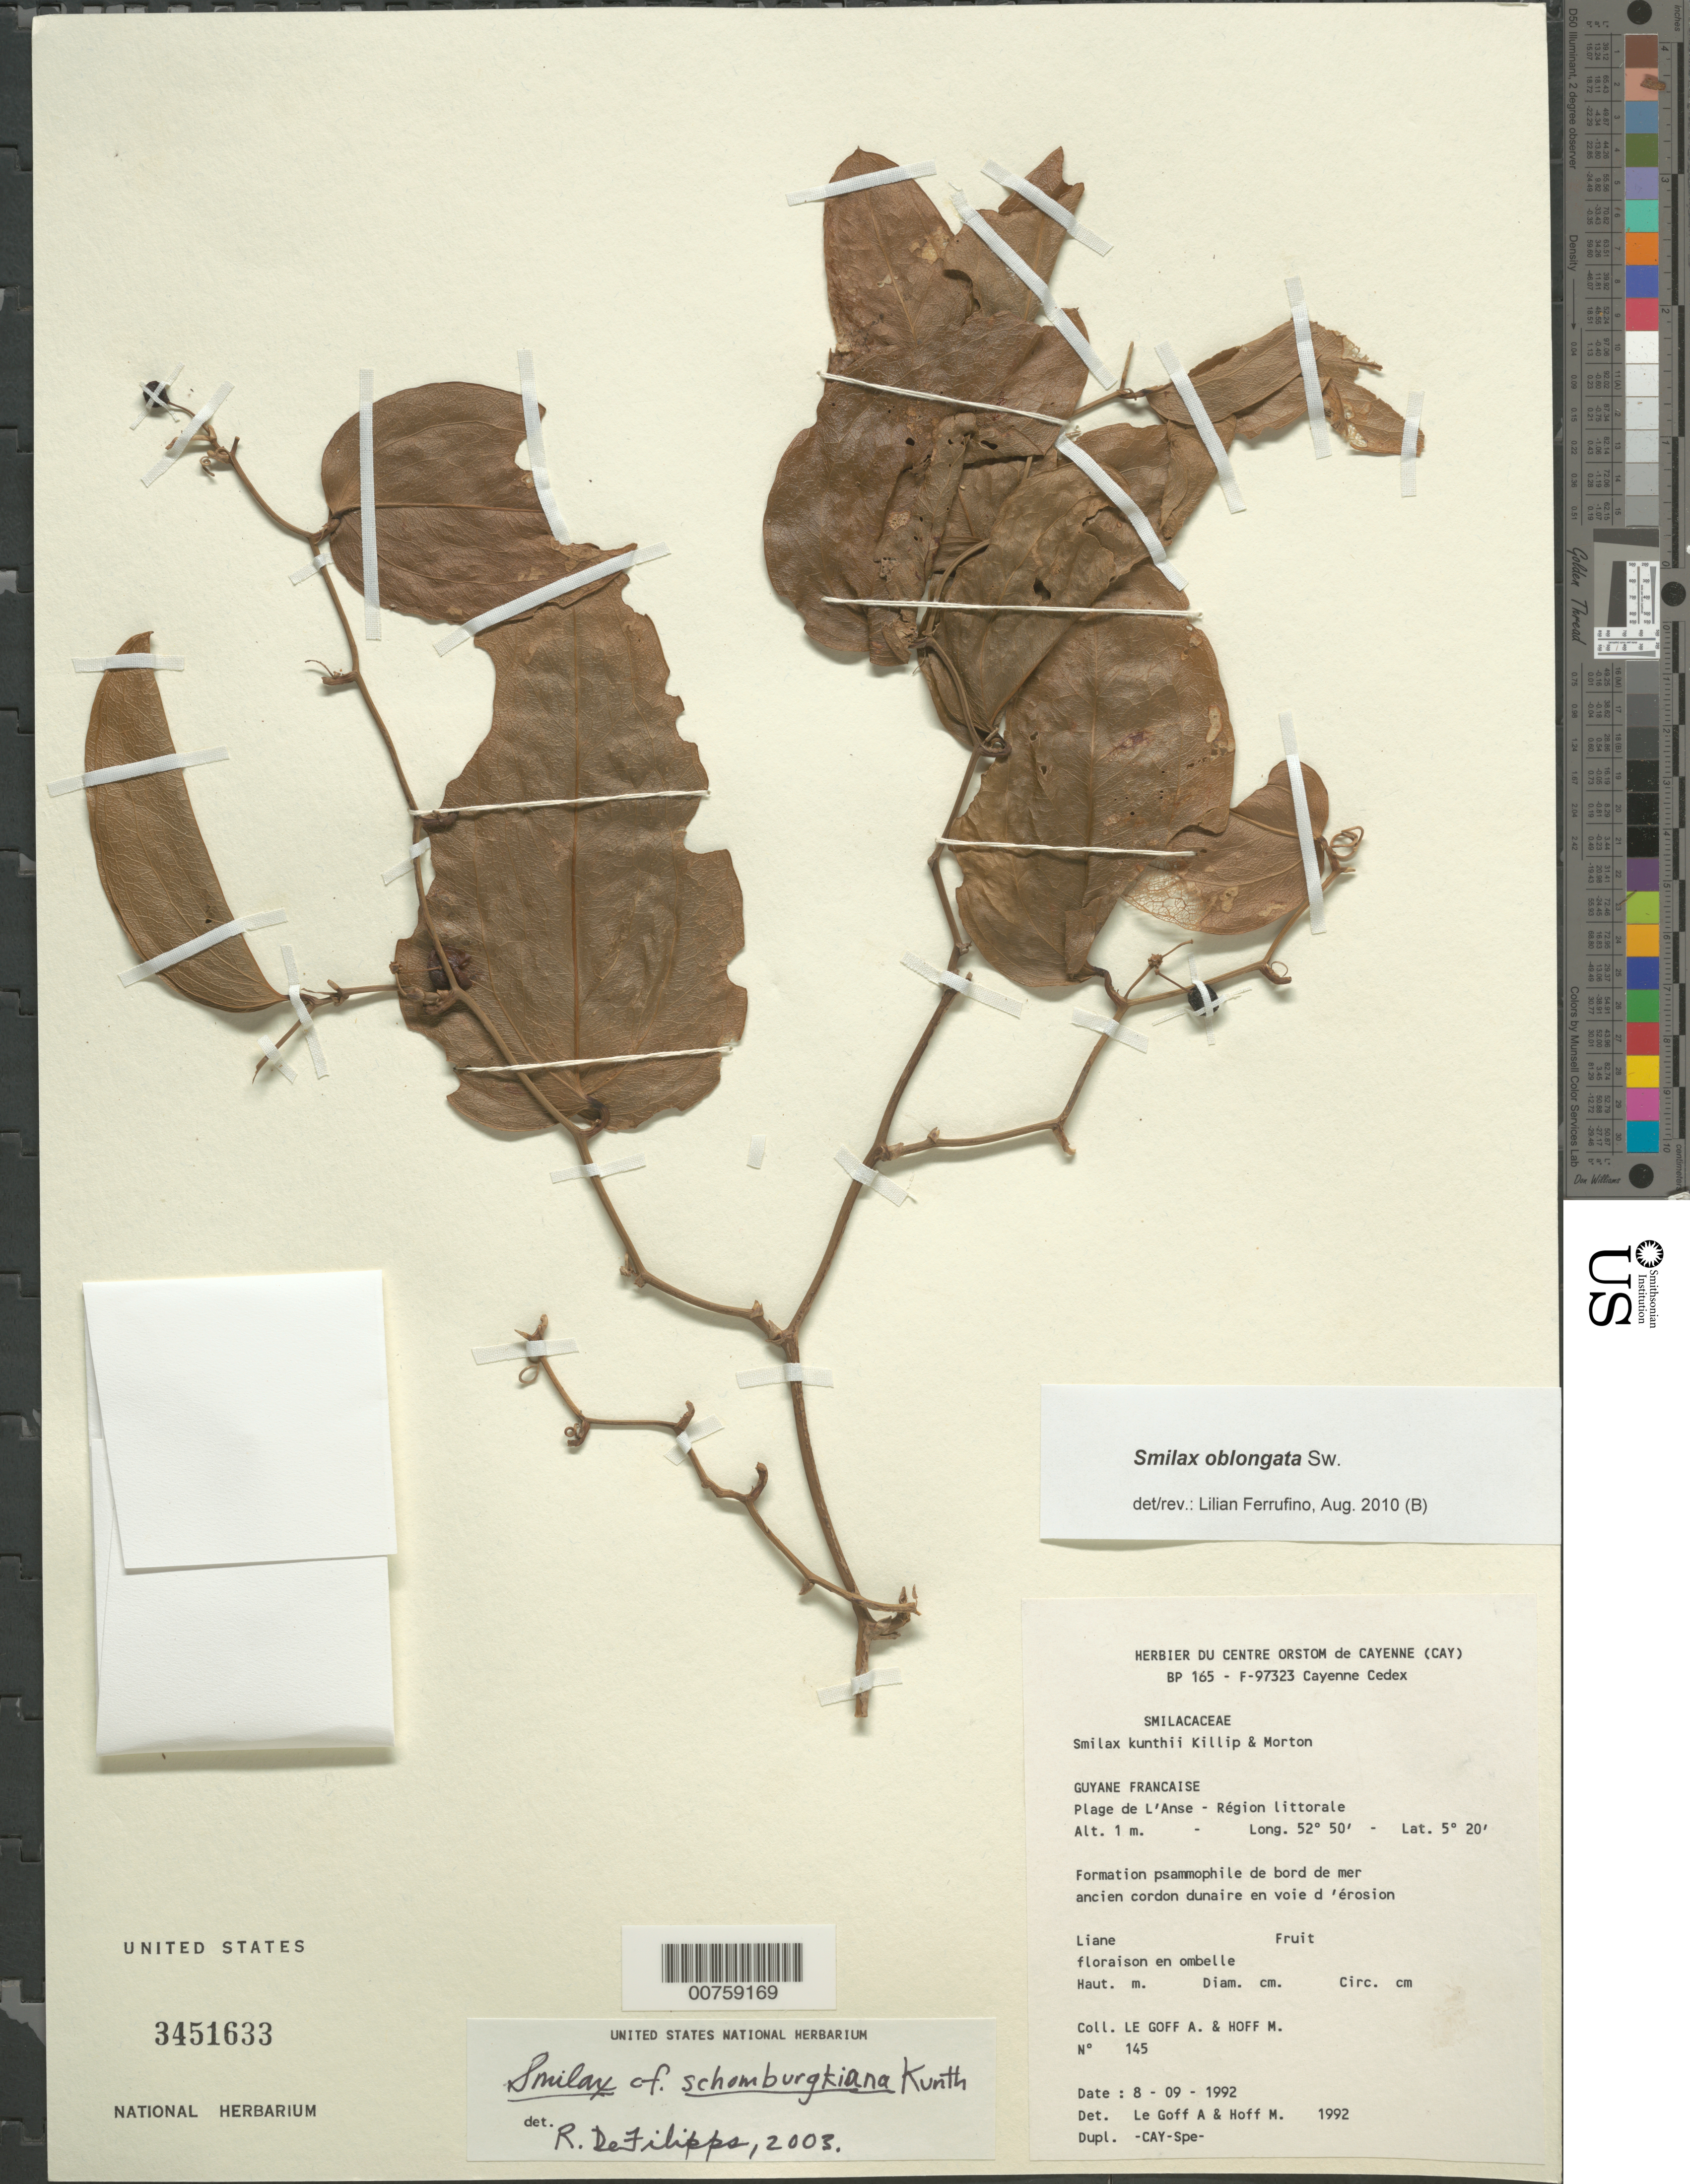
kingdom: Plantae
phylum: Tracheophyta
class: Liliopsida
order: Liliales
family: Smilacaceae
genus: Smilax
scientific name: Smilax oblongata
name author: Sw.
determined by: Ferrufino, L., (USJ), Herbario Universidad de Costa Rica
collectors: A. Le Goff & M. Hoff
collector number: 145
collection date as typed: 8-Sep-92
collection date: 1992-09-08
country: French Guiana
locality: Plage de L'Anse, Cayenne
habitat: Formation psammophile de bord de mer ancien cordon dunaire en voie d' erosion.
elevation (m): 1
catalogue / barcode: US 3451633